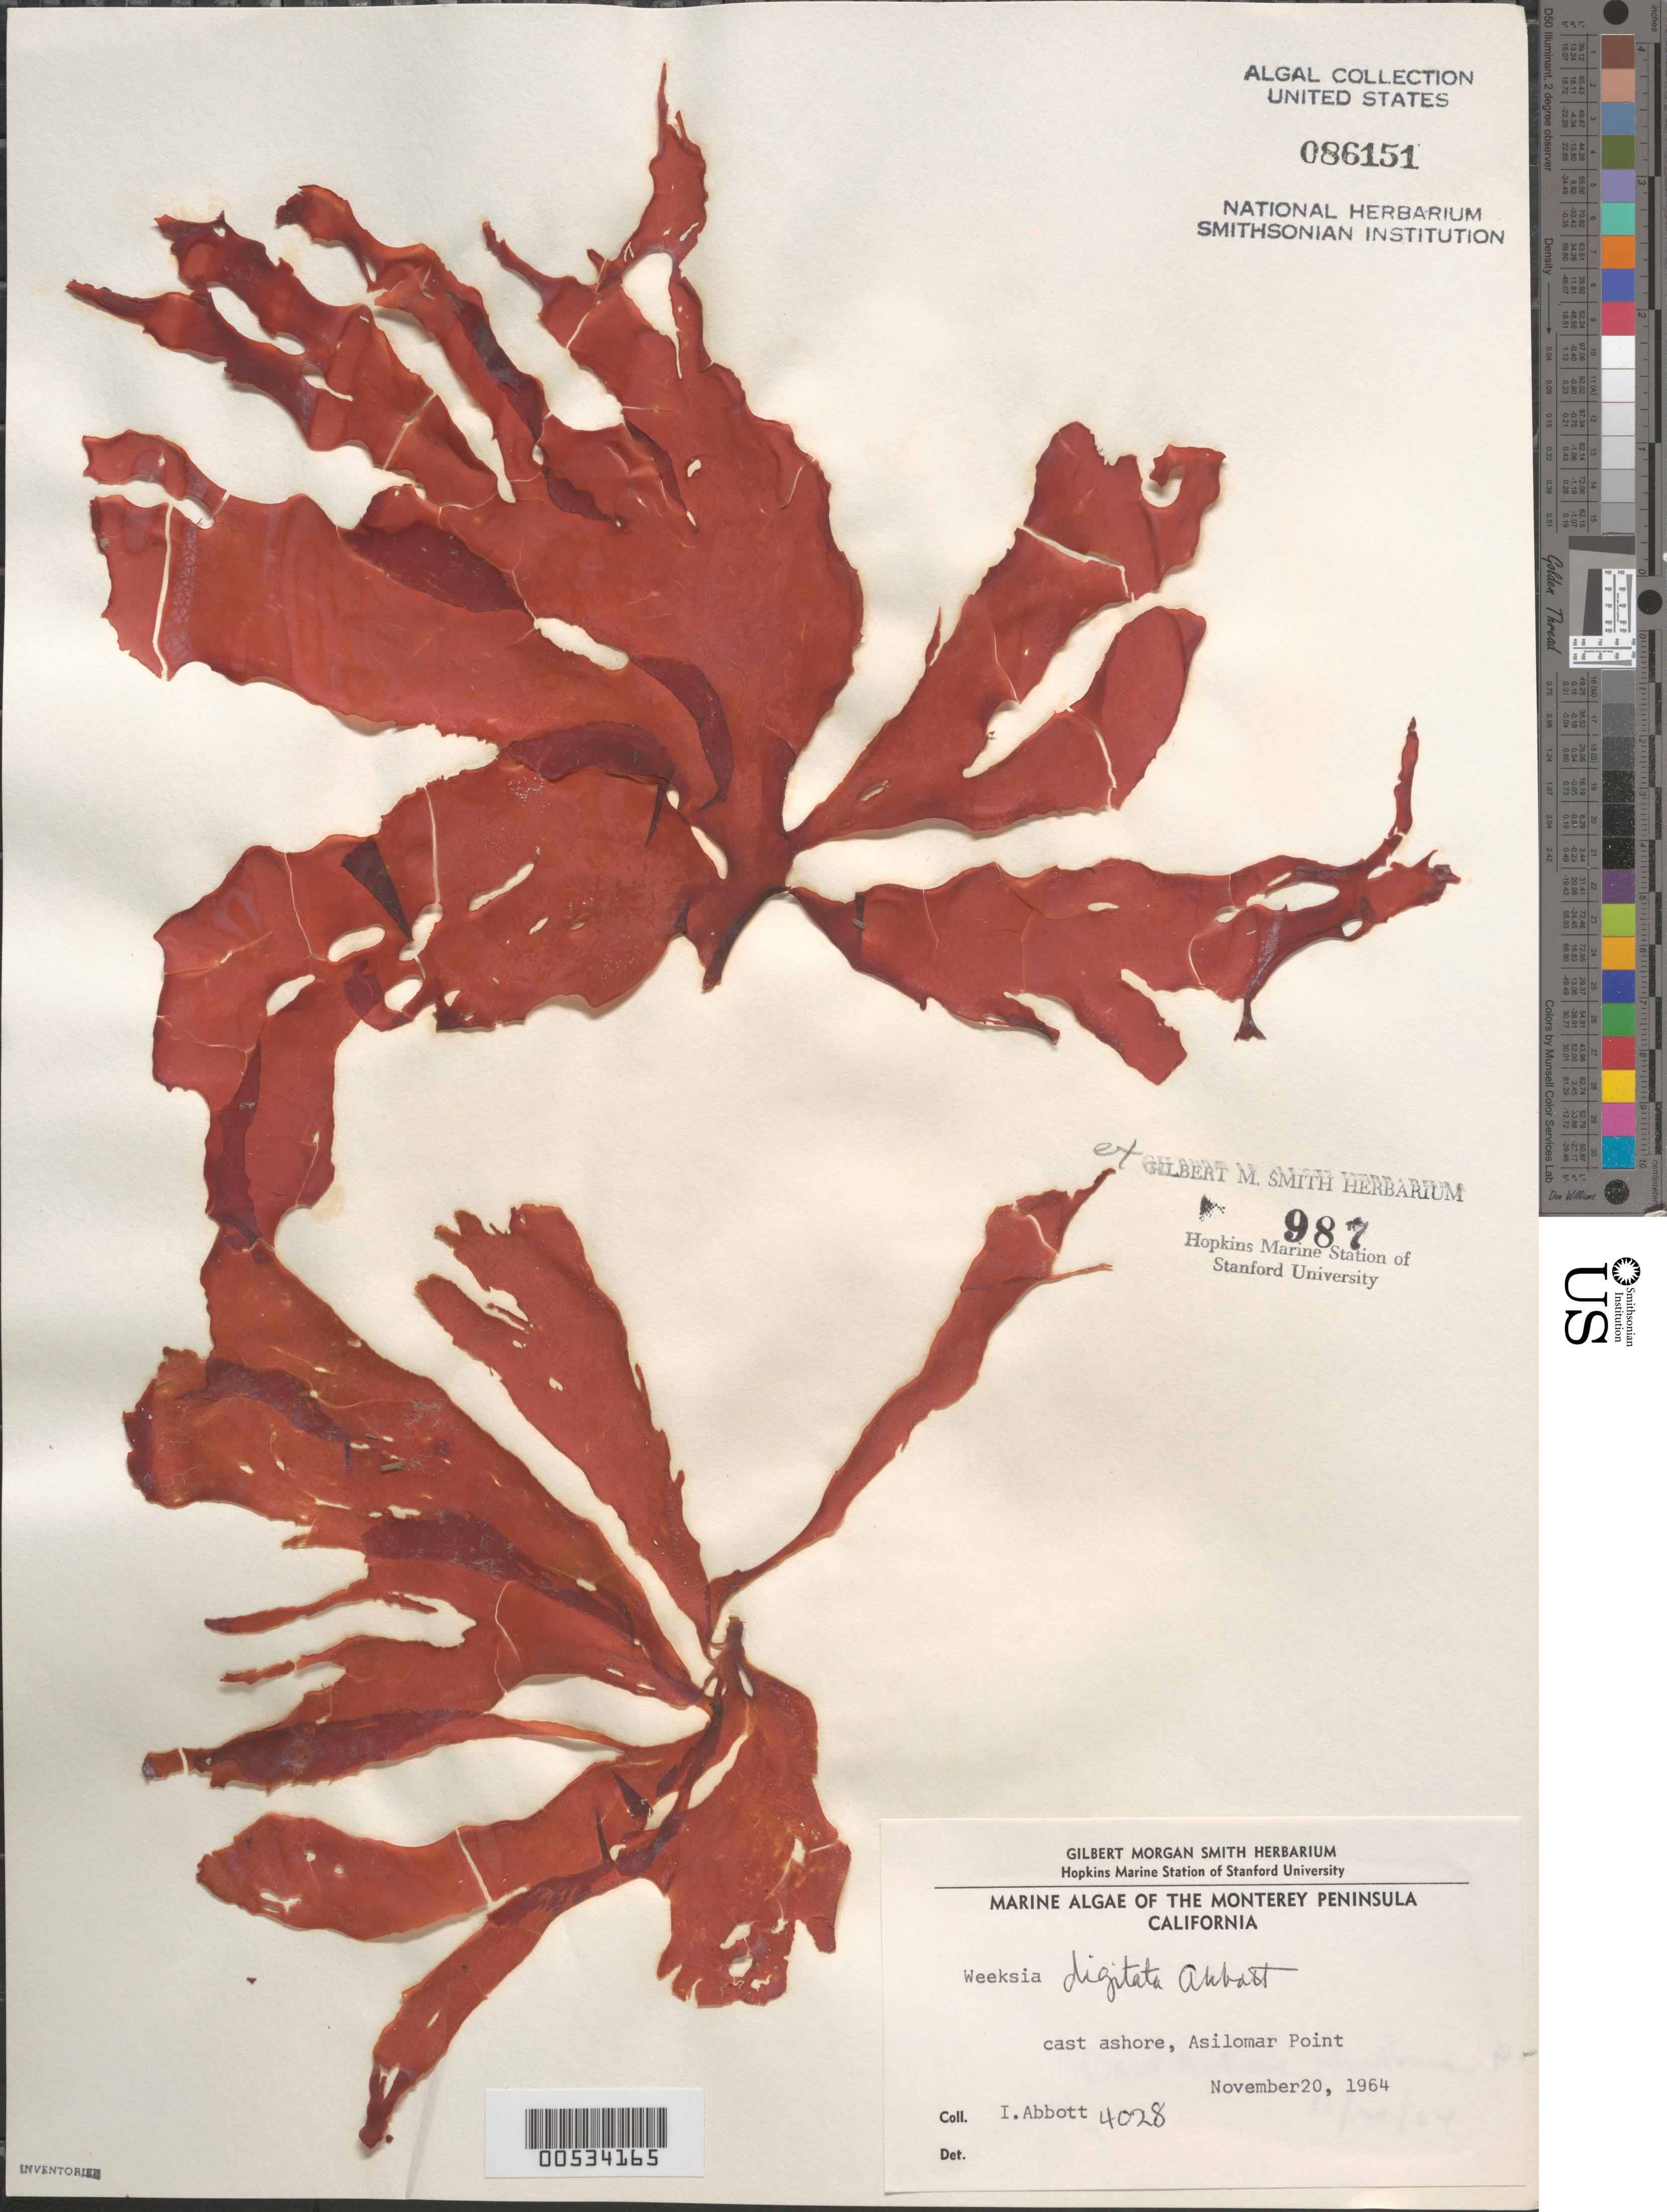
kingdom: Plantae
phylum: Rhodophyta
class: Florideophyceae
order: Gigartinales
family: Dumontiaceae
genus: Weeksia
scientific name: Weeksia digitata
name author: I.A. Abbott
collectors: I. A. Abbott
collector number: IAA 4028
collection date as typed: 20 Nov 1964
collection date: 1964-11-20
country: United States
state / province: California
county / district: Monterey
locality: Asilomar Point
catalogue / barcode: US 86151